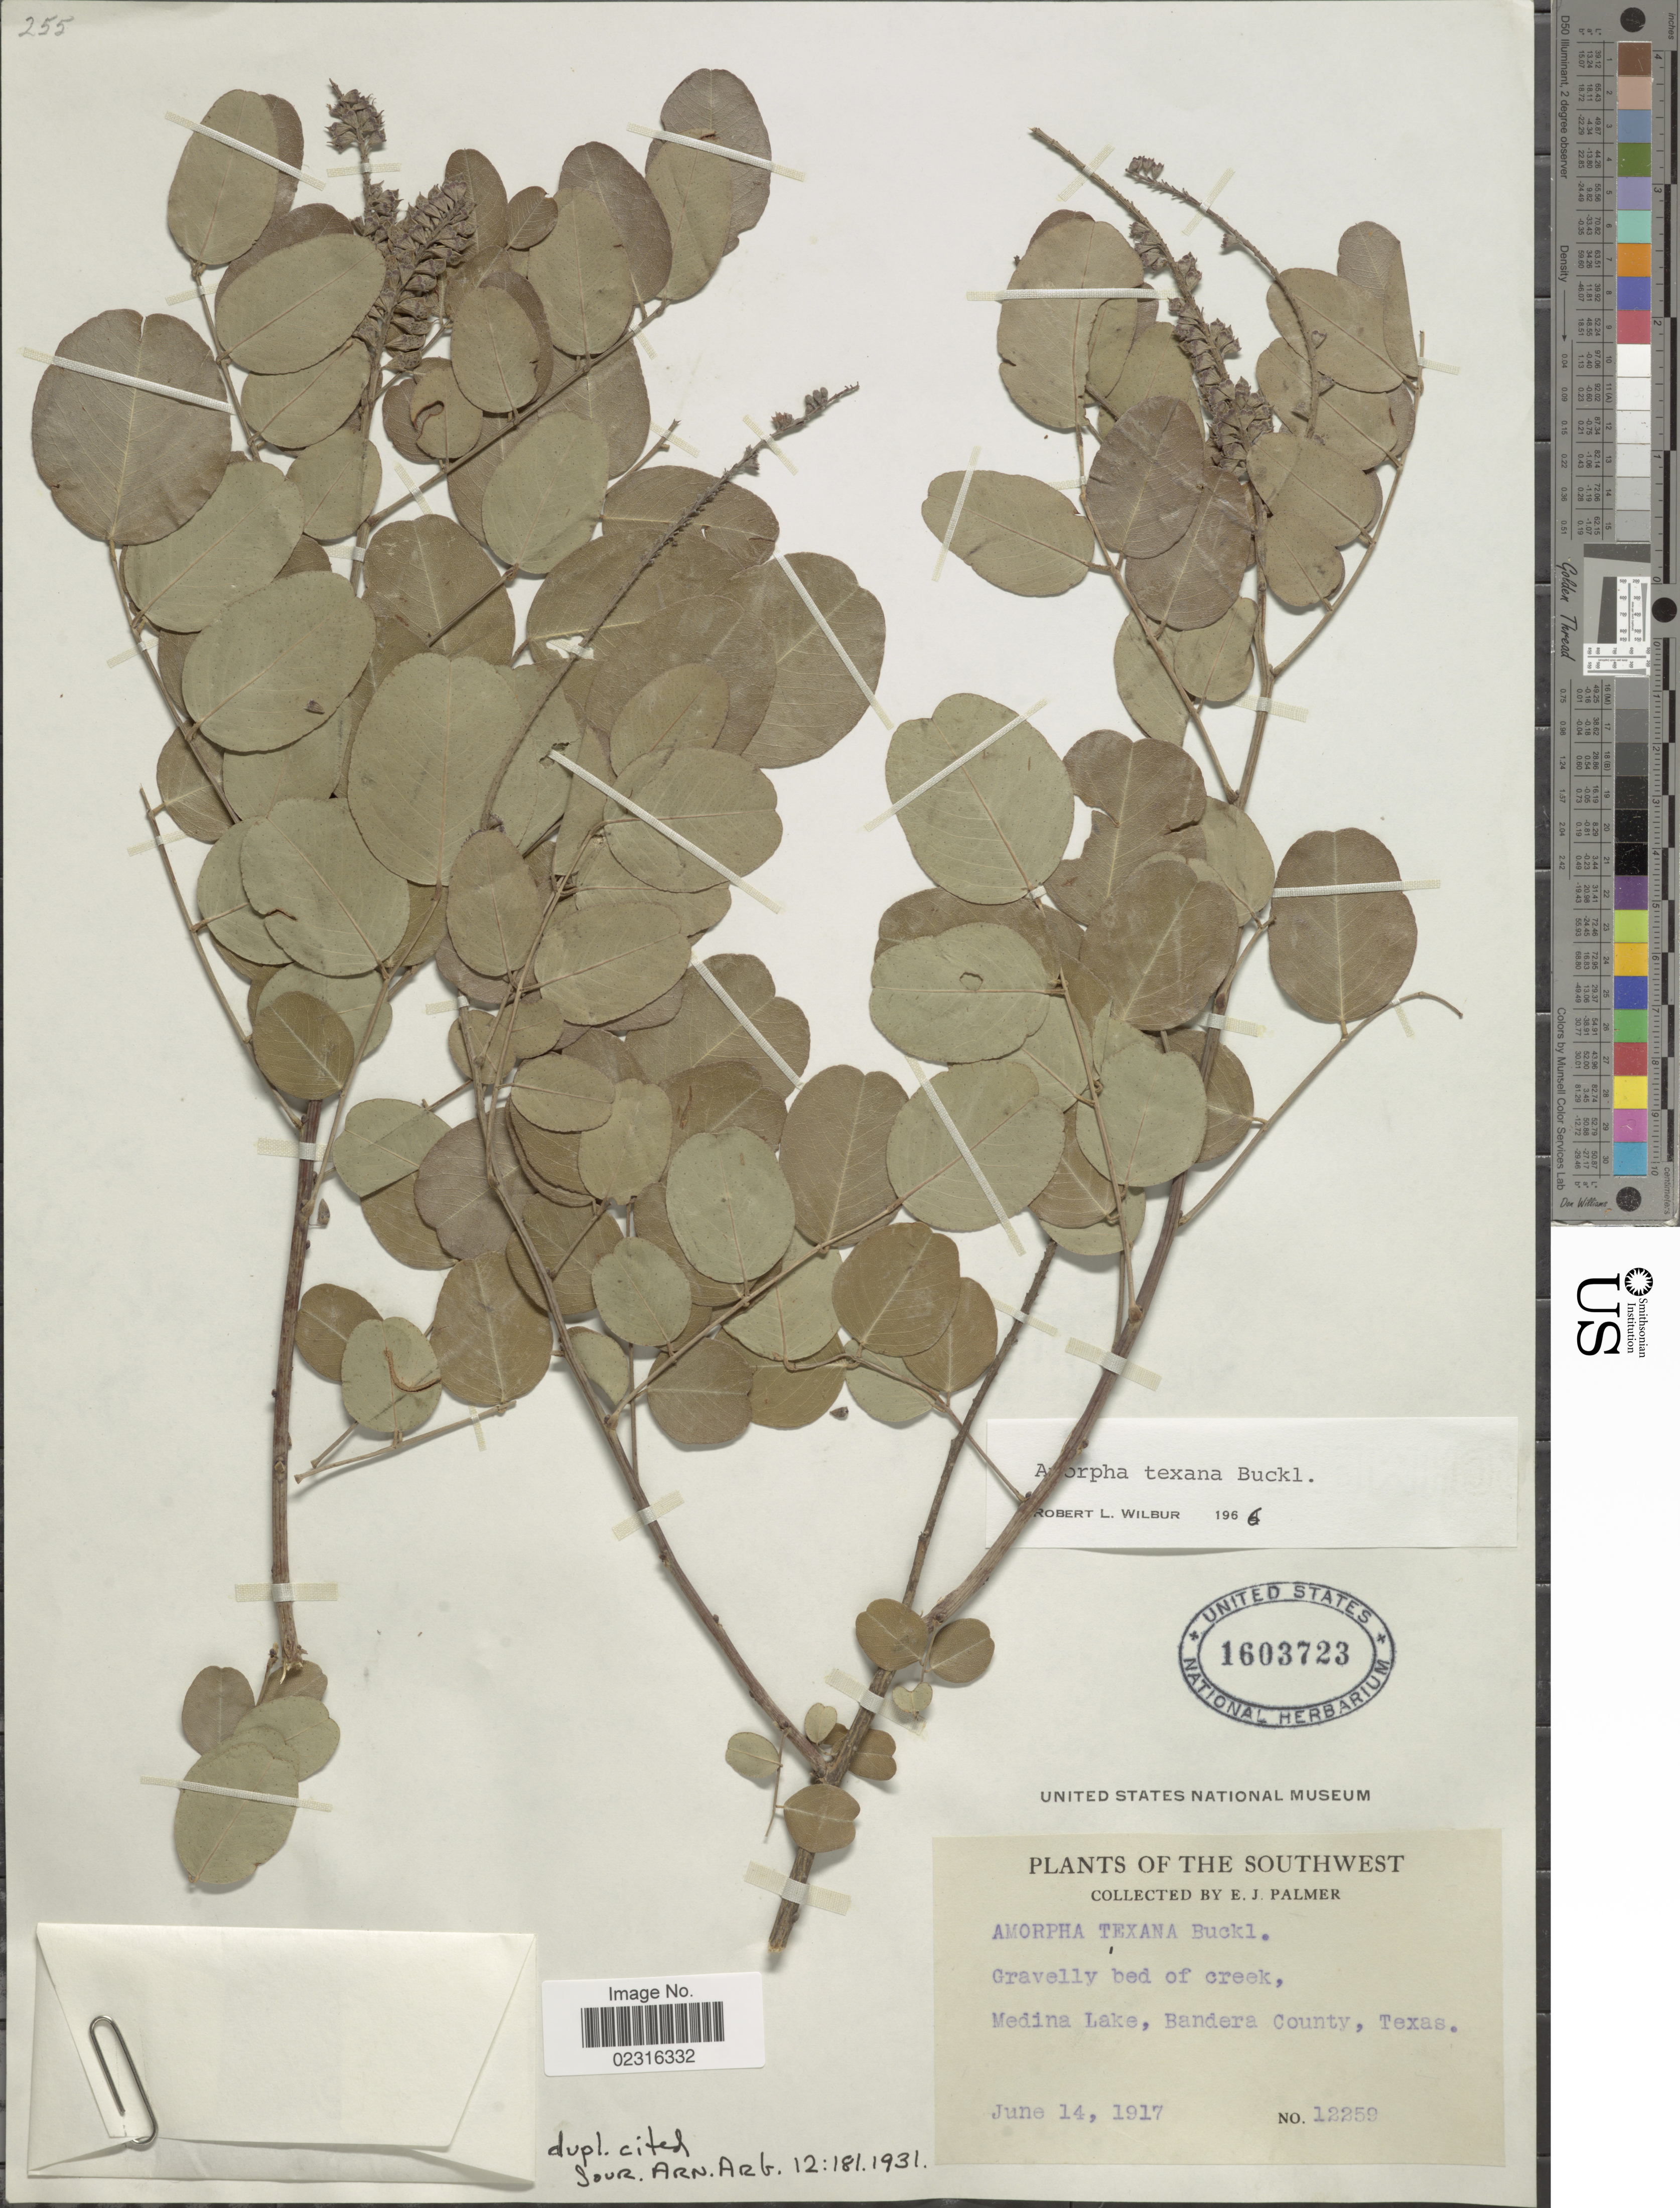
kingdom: Plantae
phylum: Tracheophyta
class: Magnoliopsida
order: Fabales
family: Fabaceae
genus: Amorpha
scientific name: Amorpha texana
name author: Buckley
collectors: E. J. Palmer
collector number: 12259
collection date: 1917-06-14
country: United States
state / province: Texas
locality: The Southwest, Medina Lake, Bandera County.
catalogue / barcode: US 1603723